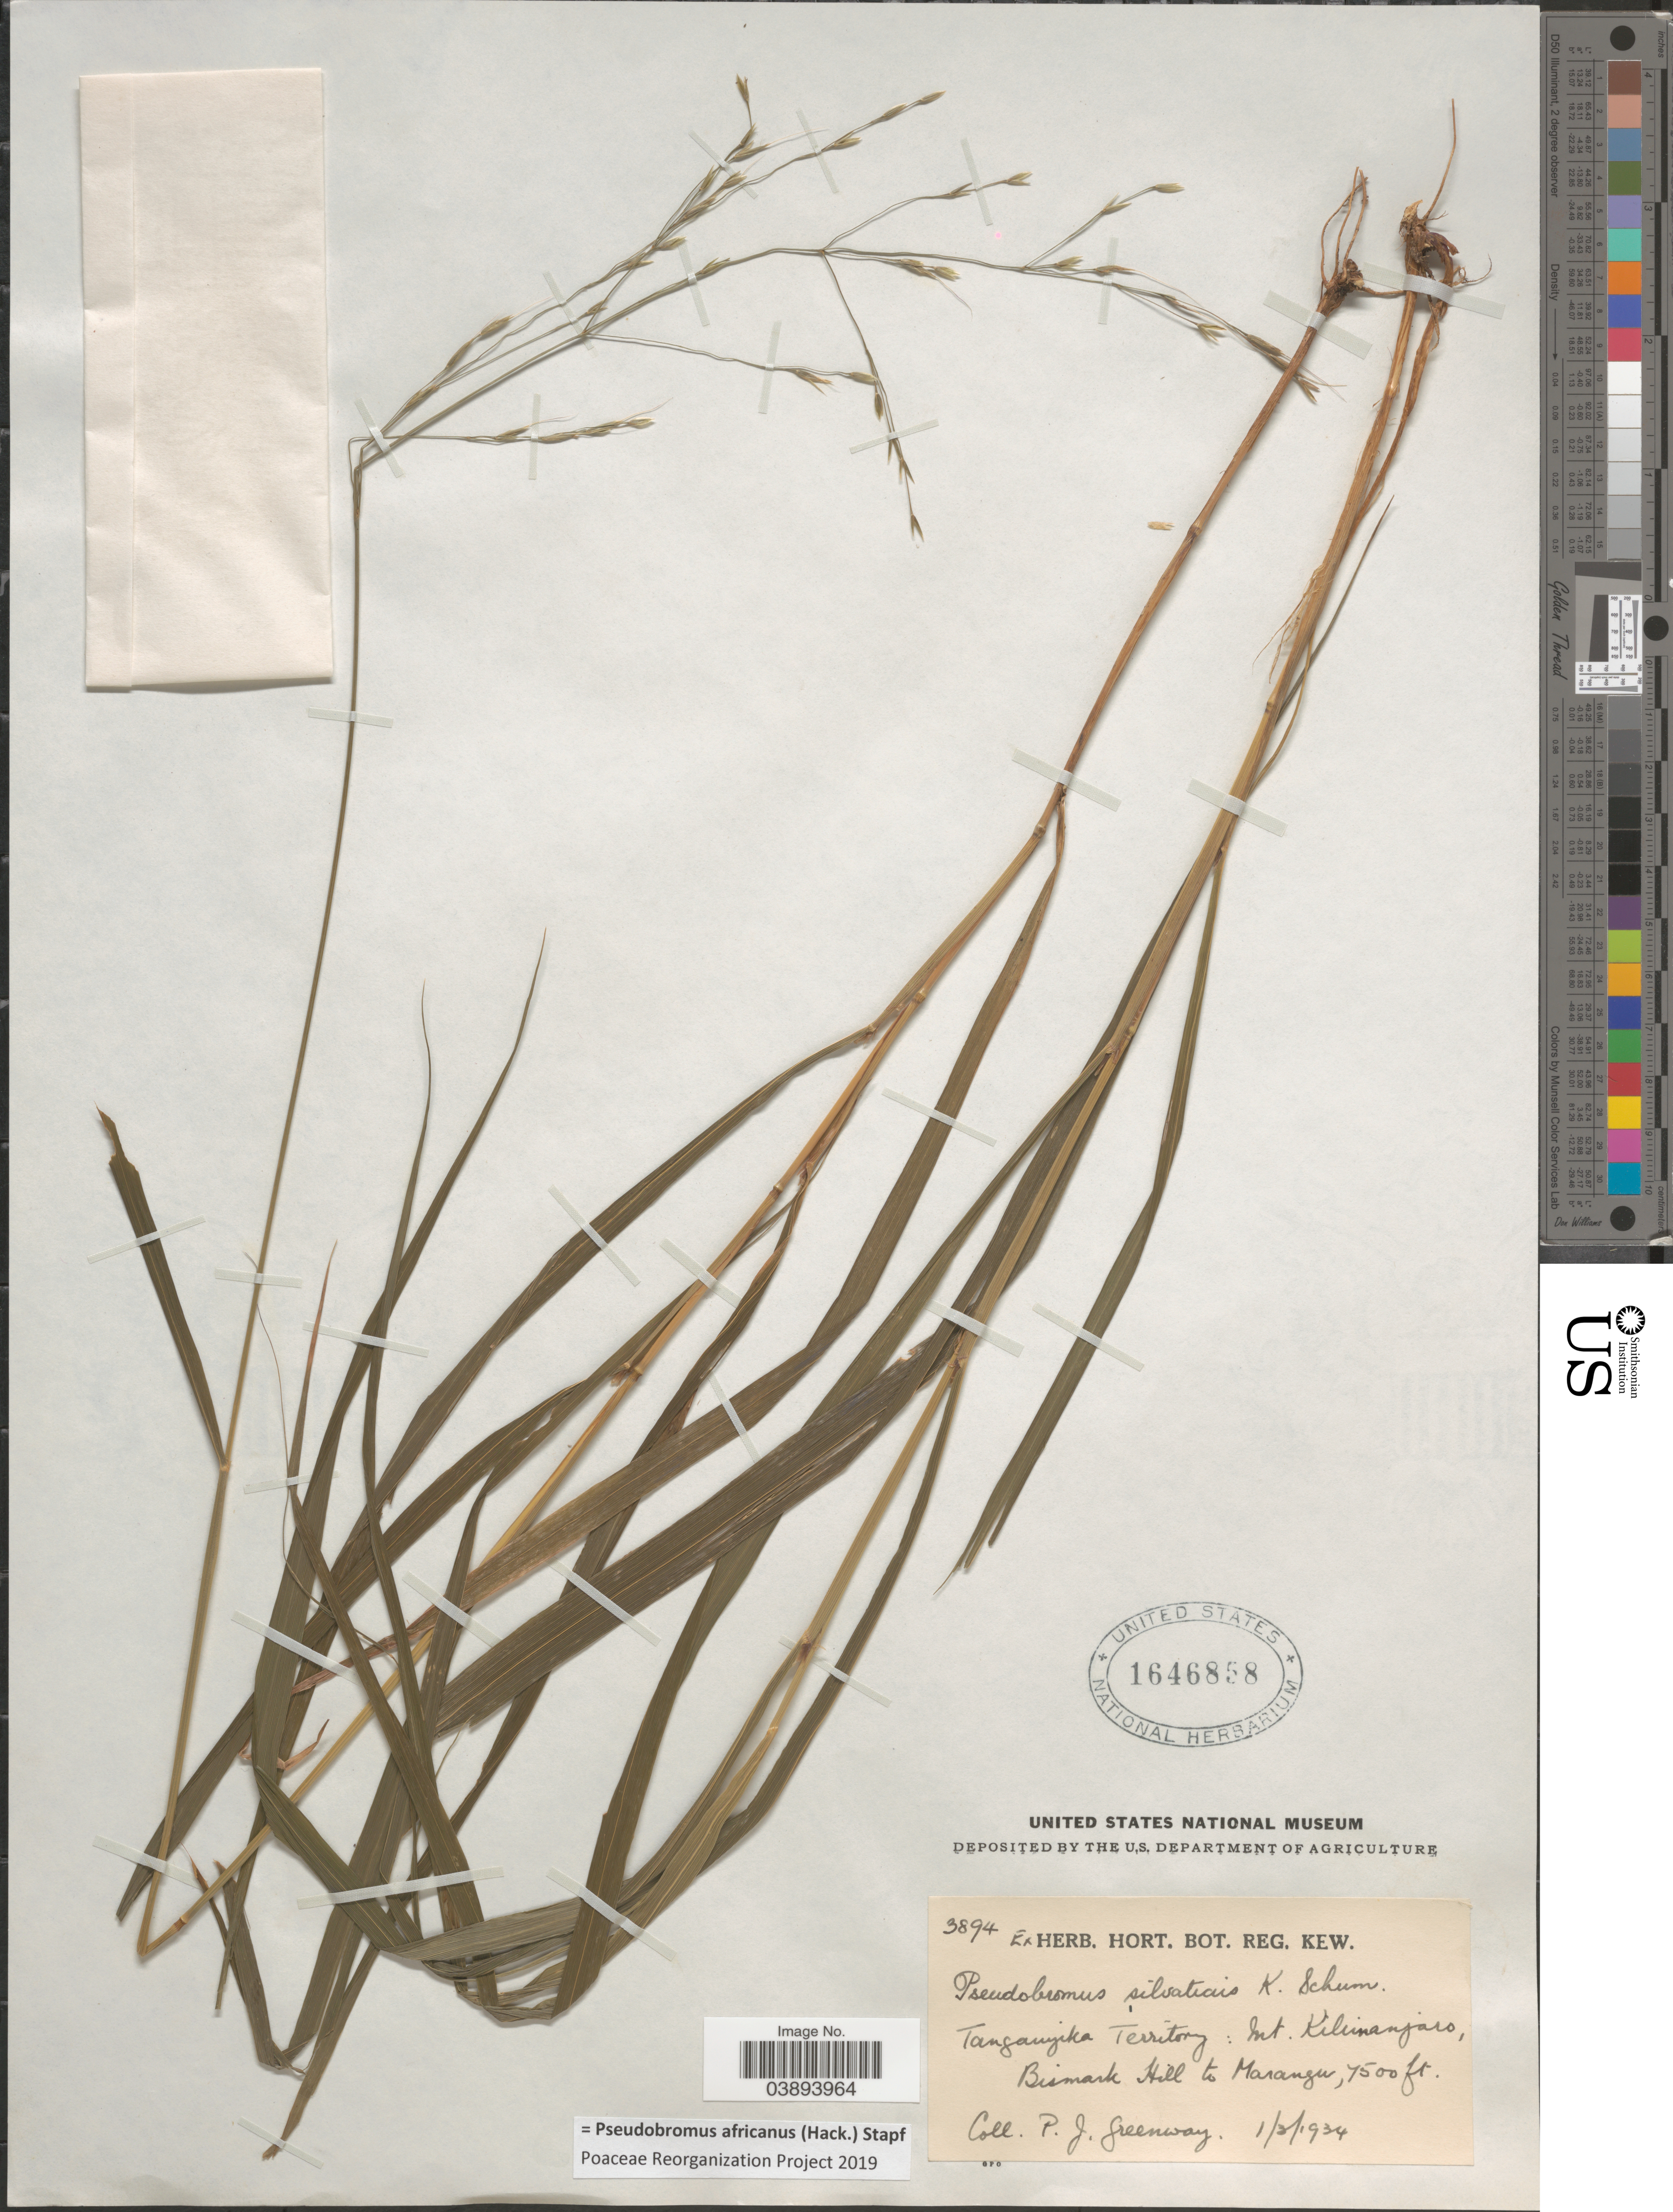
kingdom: Plantae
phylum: Tracheophyta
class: Liliopsida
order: Poales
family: Poaceae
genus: Pseudobromus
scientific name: Pseudobromus africanus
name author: (Hack.) Stapf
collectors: P. J. Greenway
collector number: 3894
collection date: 1934-03-01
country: Tanzania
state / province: Kilimanjaro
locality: Tanganyika Territory: Mt. Kilimanjaro, Bismark Hill to Maranzu.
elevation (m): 2286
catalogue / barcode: US 1646858